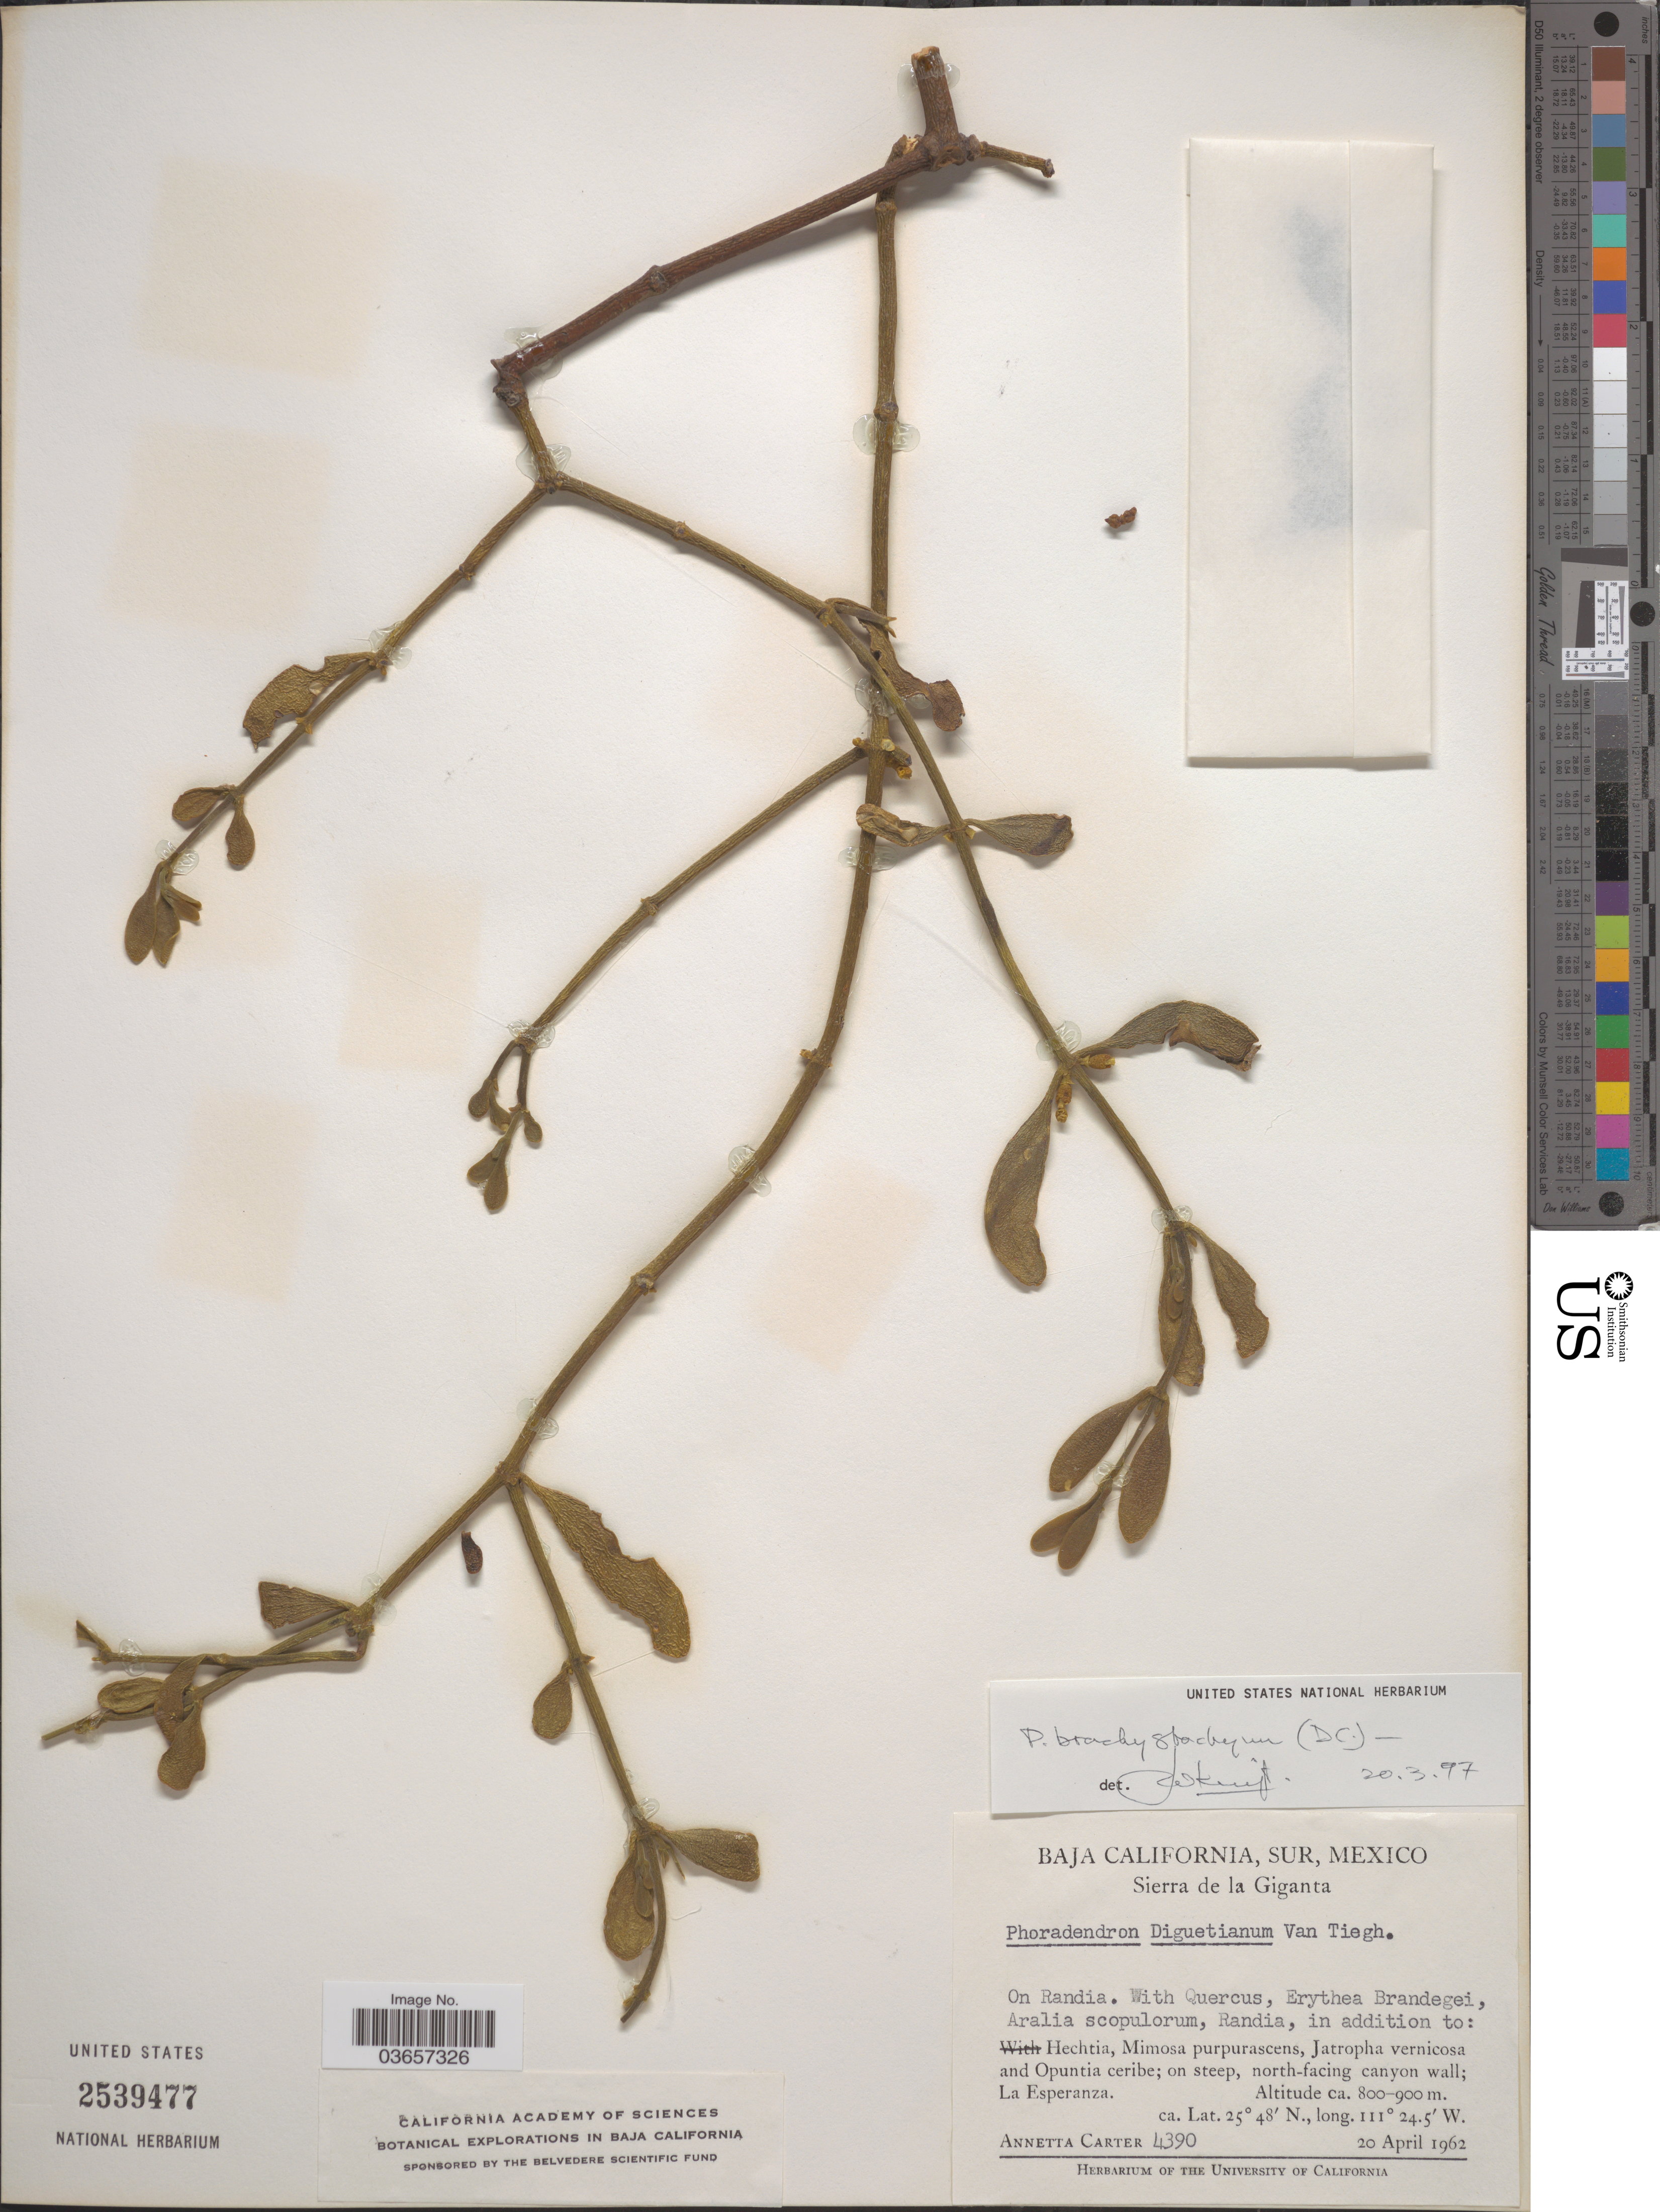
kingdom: Plantae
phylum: Tracheophyta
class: Magnoliopsida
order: Santalales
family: Viscaceae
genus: Phoradendron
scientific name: Phoradendron brachystachyum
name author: (DC.) Oliv.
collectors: A. Carter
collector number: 4390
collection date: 1962-04-20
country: Mexico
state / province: Baja California Sur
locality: Sierra de la Giganta. On steep, north-facing canyon wall; La Esperanza.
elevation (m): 800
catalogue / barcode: US 2539477